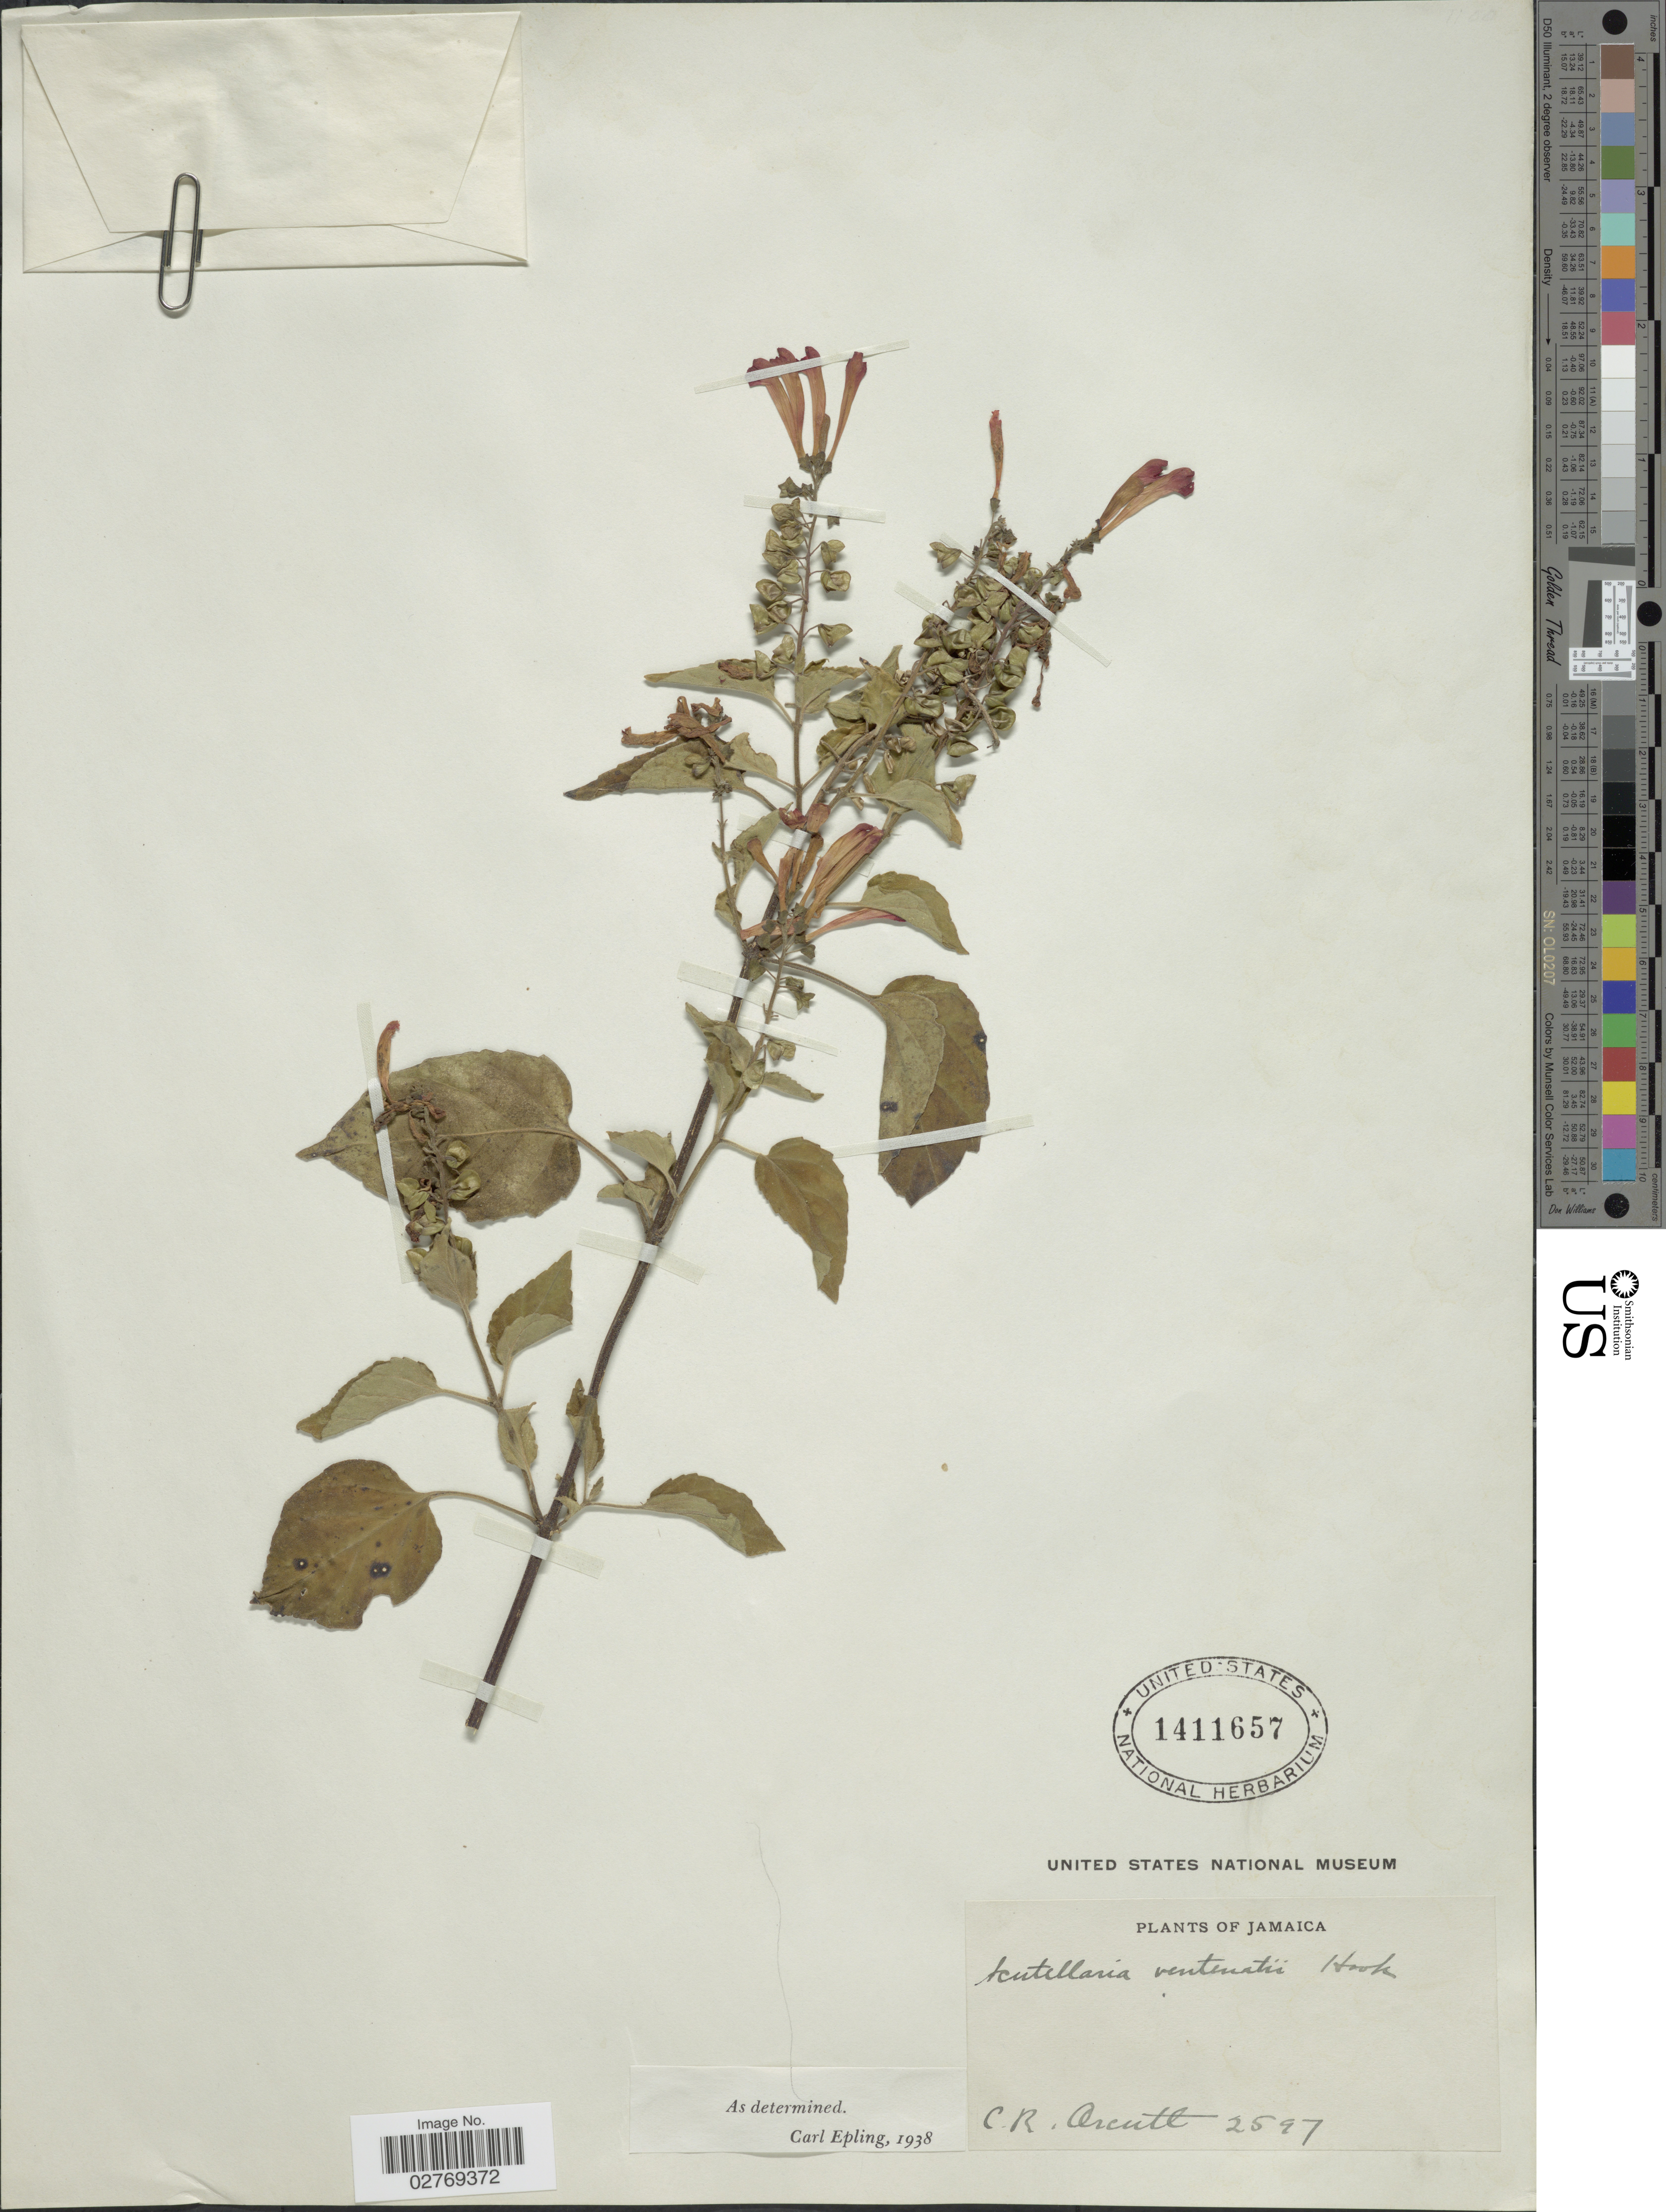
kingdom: Plantae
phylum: Tracheophyta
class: Magnoliopsida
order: Lamiales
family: Lamiaceae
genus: Scutellaria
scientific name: Scutellaria ventenatii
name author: Hook.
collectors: C. R. Orcutt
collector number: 2597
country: Jamaica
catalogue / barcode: US 1411657